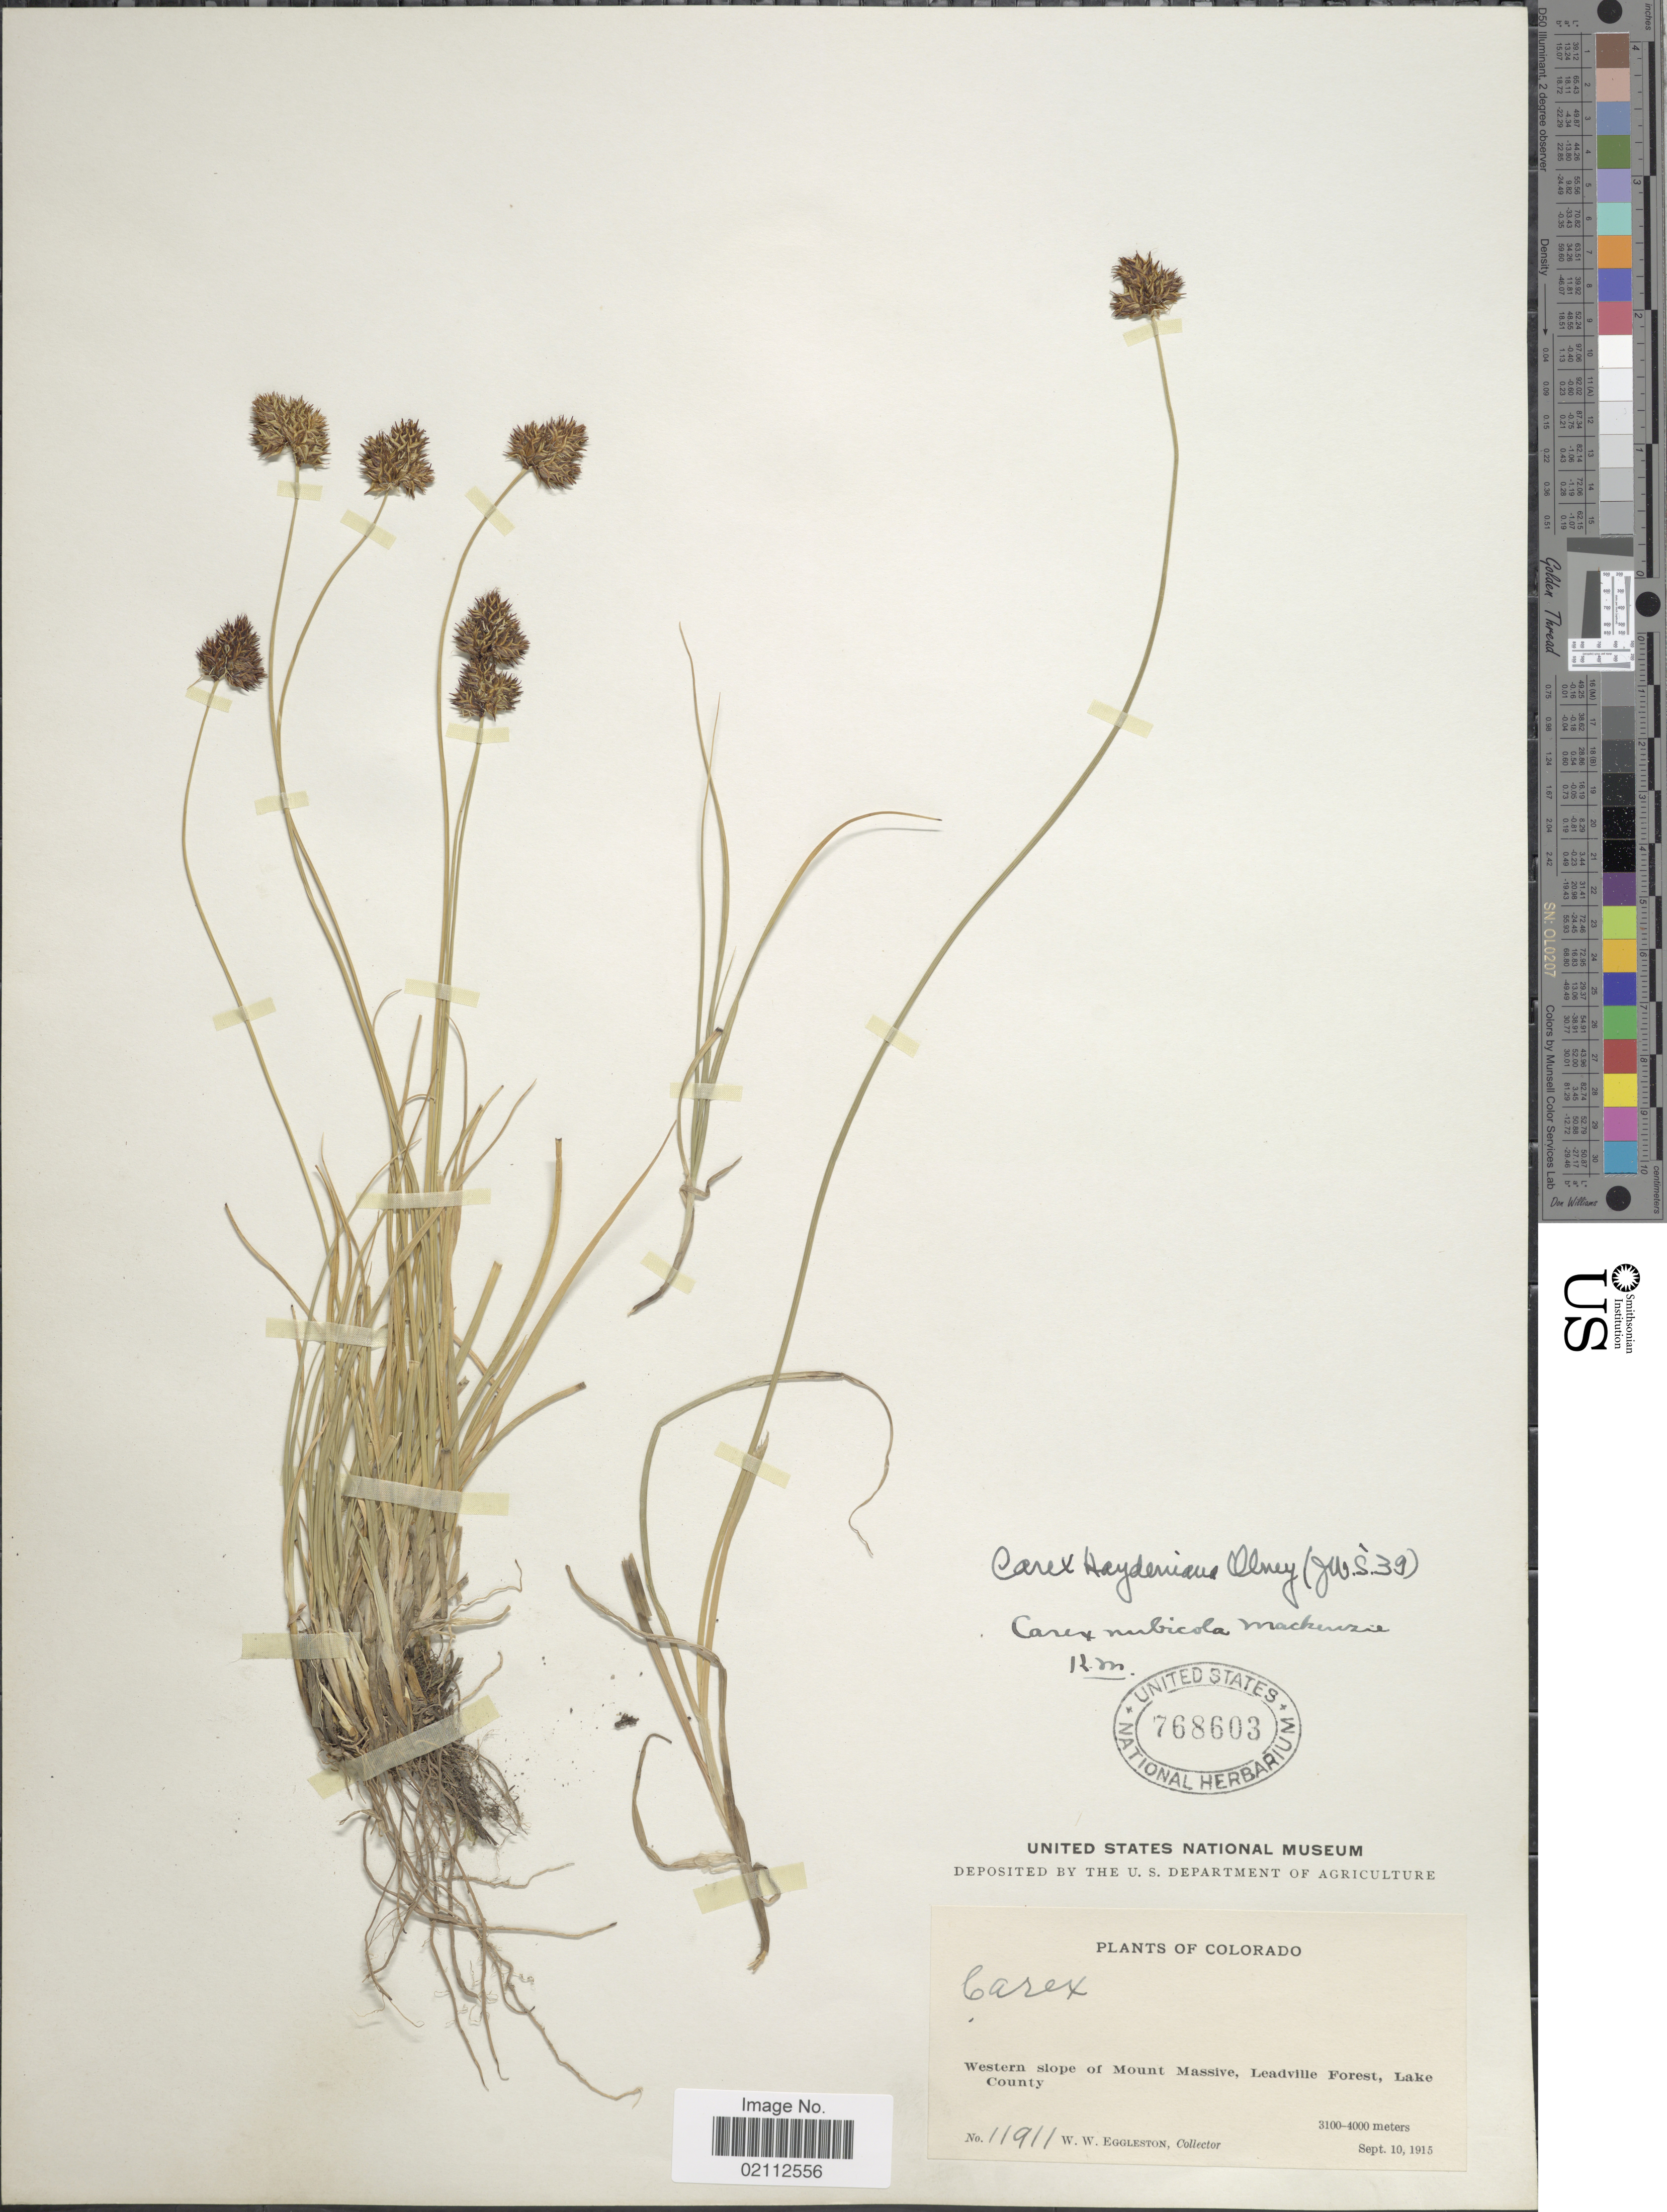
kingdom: Plantae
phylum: Tracheophyta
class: Liliopsida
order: Poales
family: Cyperaceae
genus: Carex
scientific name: Carex haydeniana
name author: Olney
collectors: W. W. Eggleston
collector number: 11912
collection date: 1915-09-10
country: United States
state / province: Colorado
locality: Western slope of Mount Massive, Leadville Forest, Lake County.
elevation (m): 3100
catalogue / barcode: US 768603